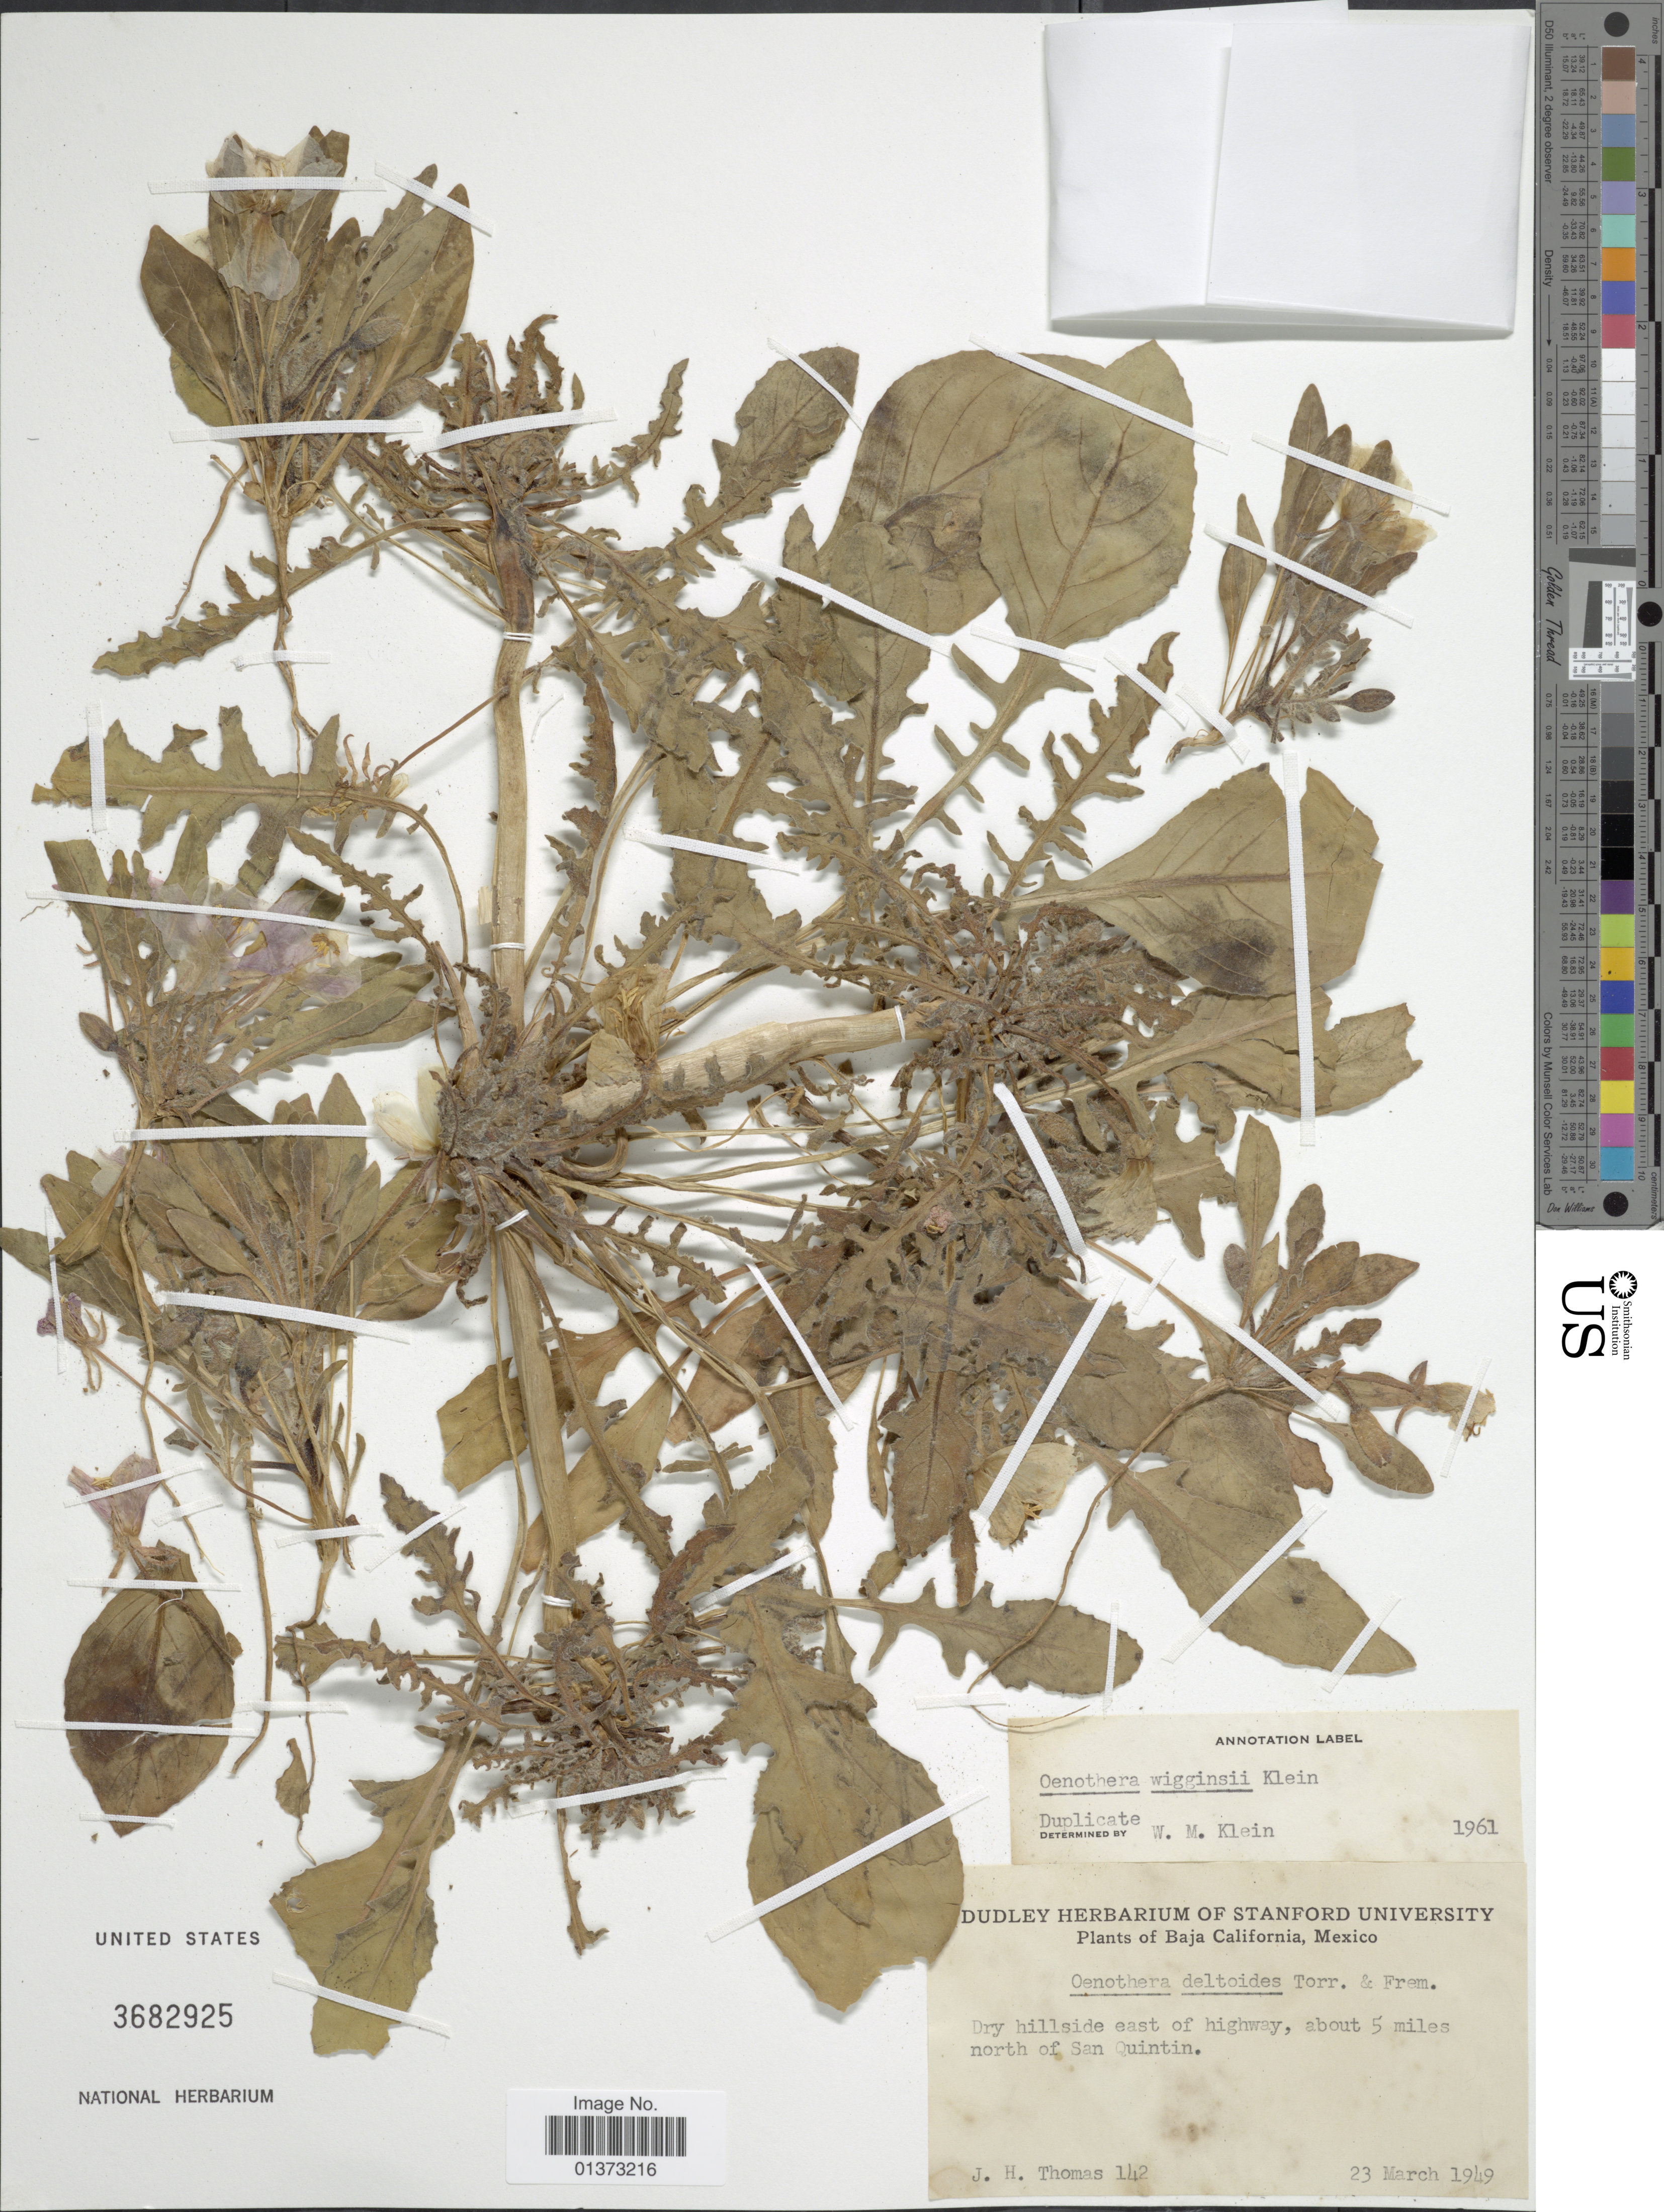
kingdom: Plantae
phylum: Tracheophyta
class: Magnoliopsida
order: Myrtales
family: Onagraceae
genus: Oenothera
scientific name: Oenothera wigginsii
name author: W.M. Klein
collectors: J. H. Thomas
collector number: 142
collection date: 1949-03-23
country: Mexico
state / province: Baja California Norte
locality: Dry hillsides east of highway, about 5 miles north of San Quintin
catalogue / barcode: US 3682925